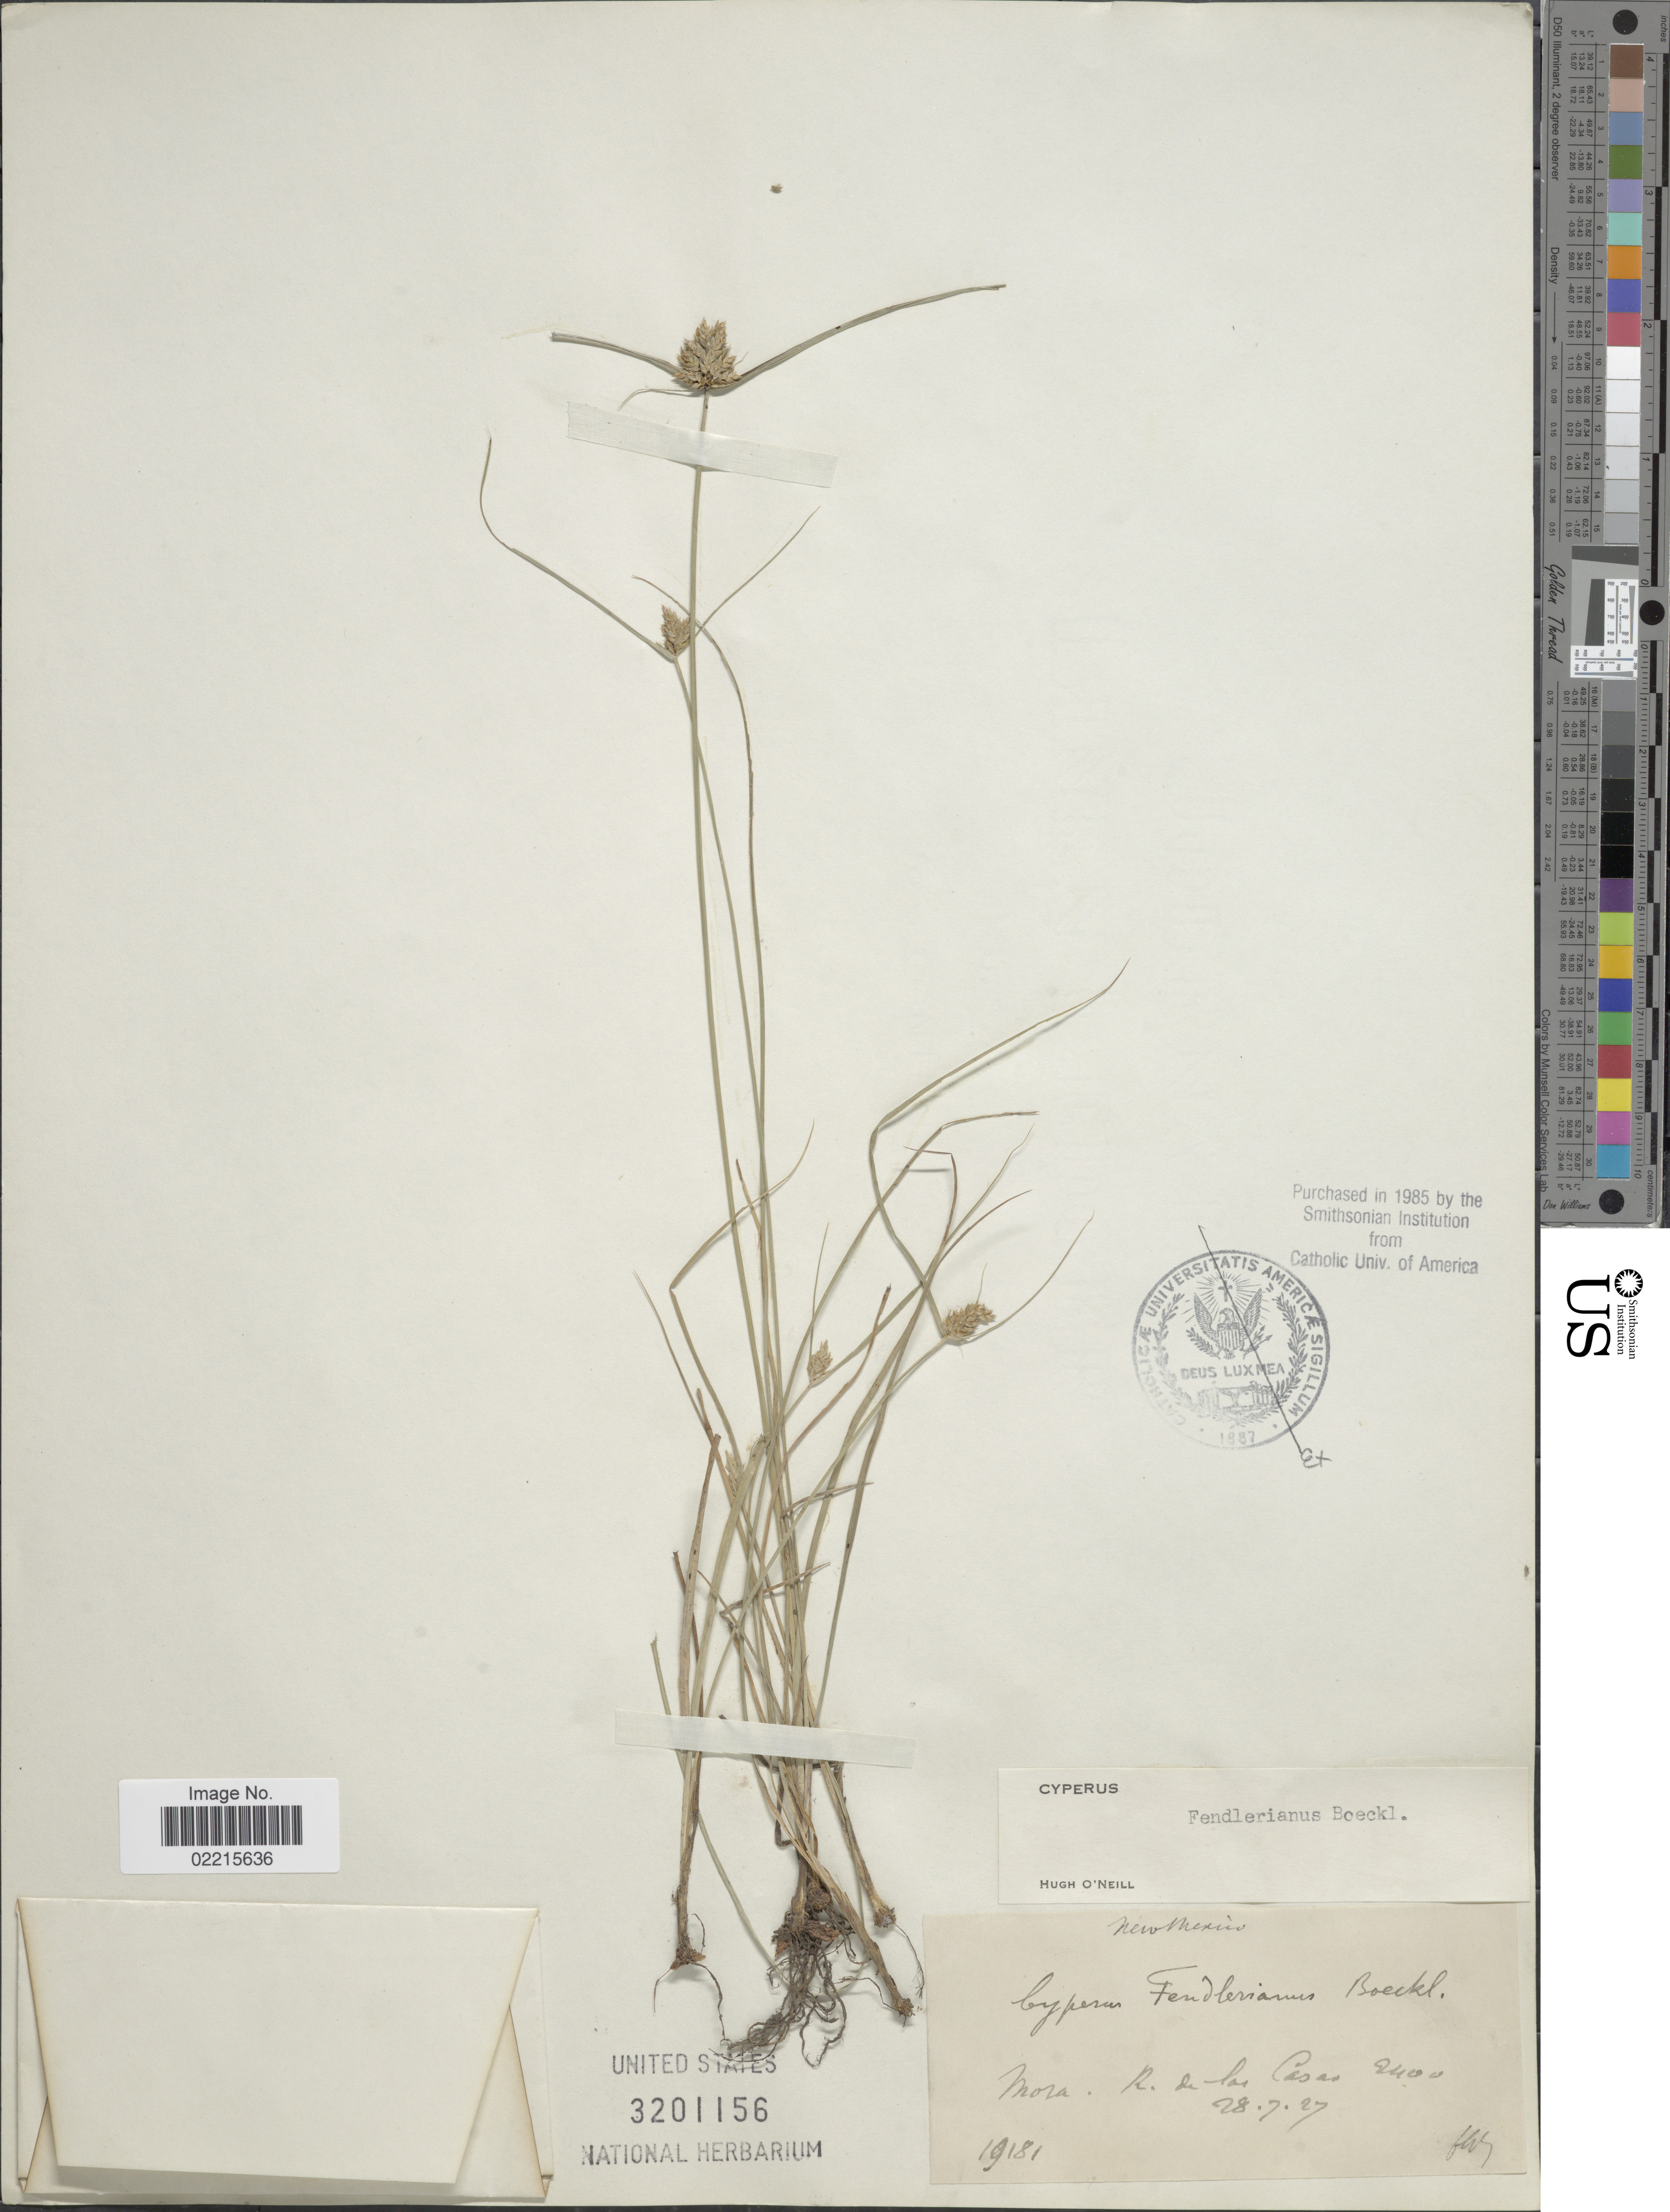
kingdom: Plantae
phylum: Tracheophyta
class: Liliopsida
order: Poales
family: Cyperaceae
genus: Cyperus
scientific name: Cyperus fendlerianus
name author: Boeckeler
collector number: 19181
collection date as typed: Transcribed d/m/y: 28/7/27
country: United States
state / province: New Mexico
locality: Mora, R. de las Casas [Rio de las Casas]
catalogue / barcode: US 3201156